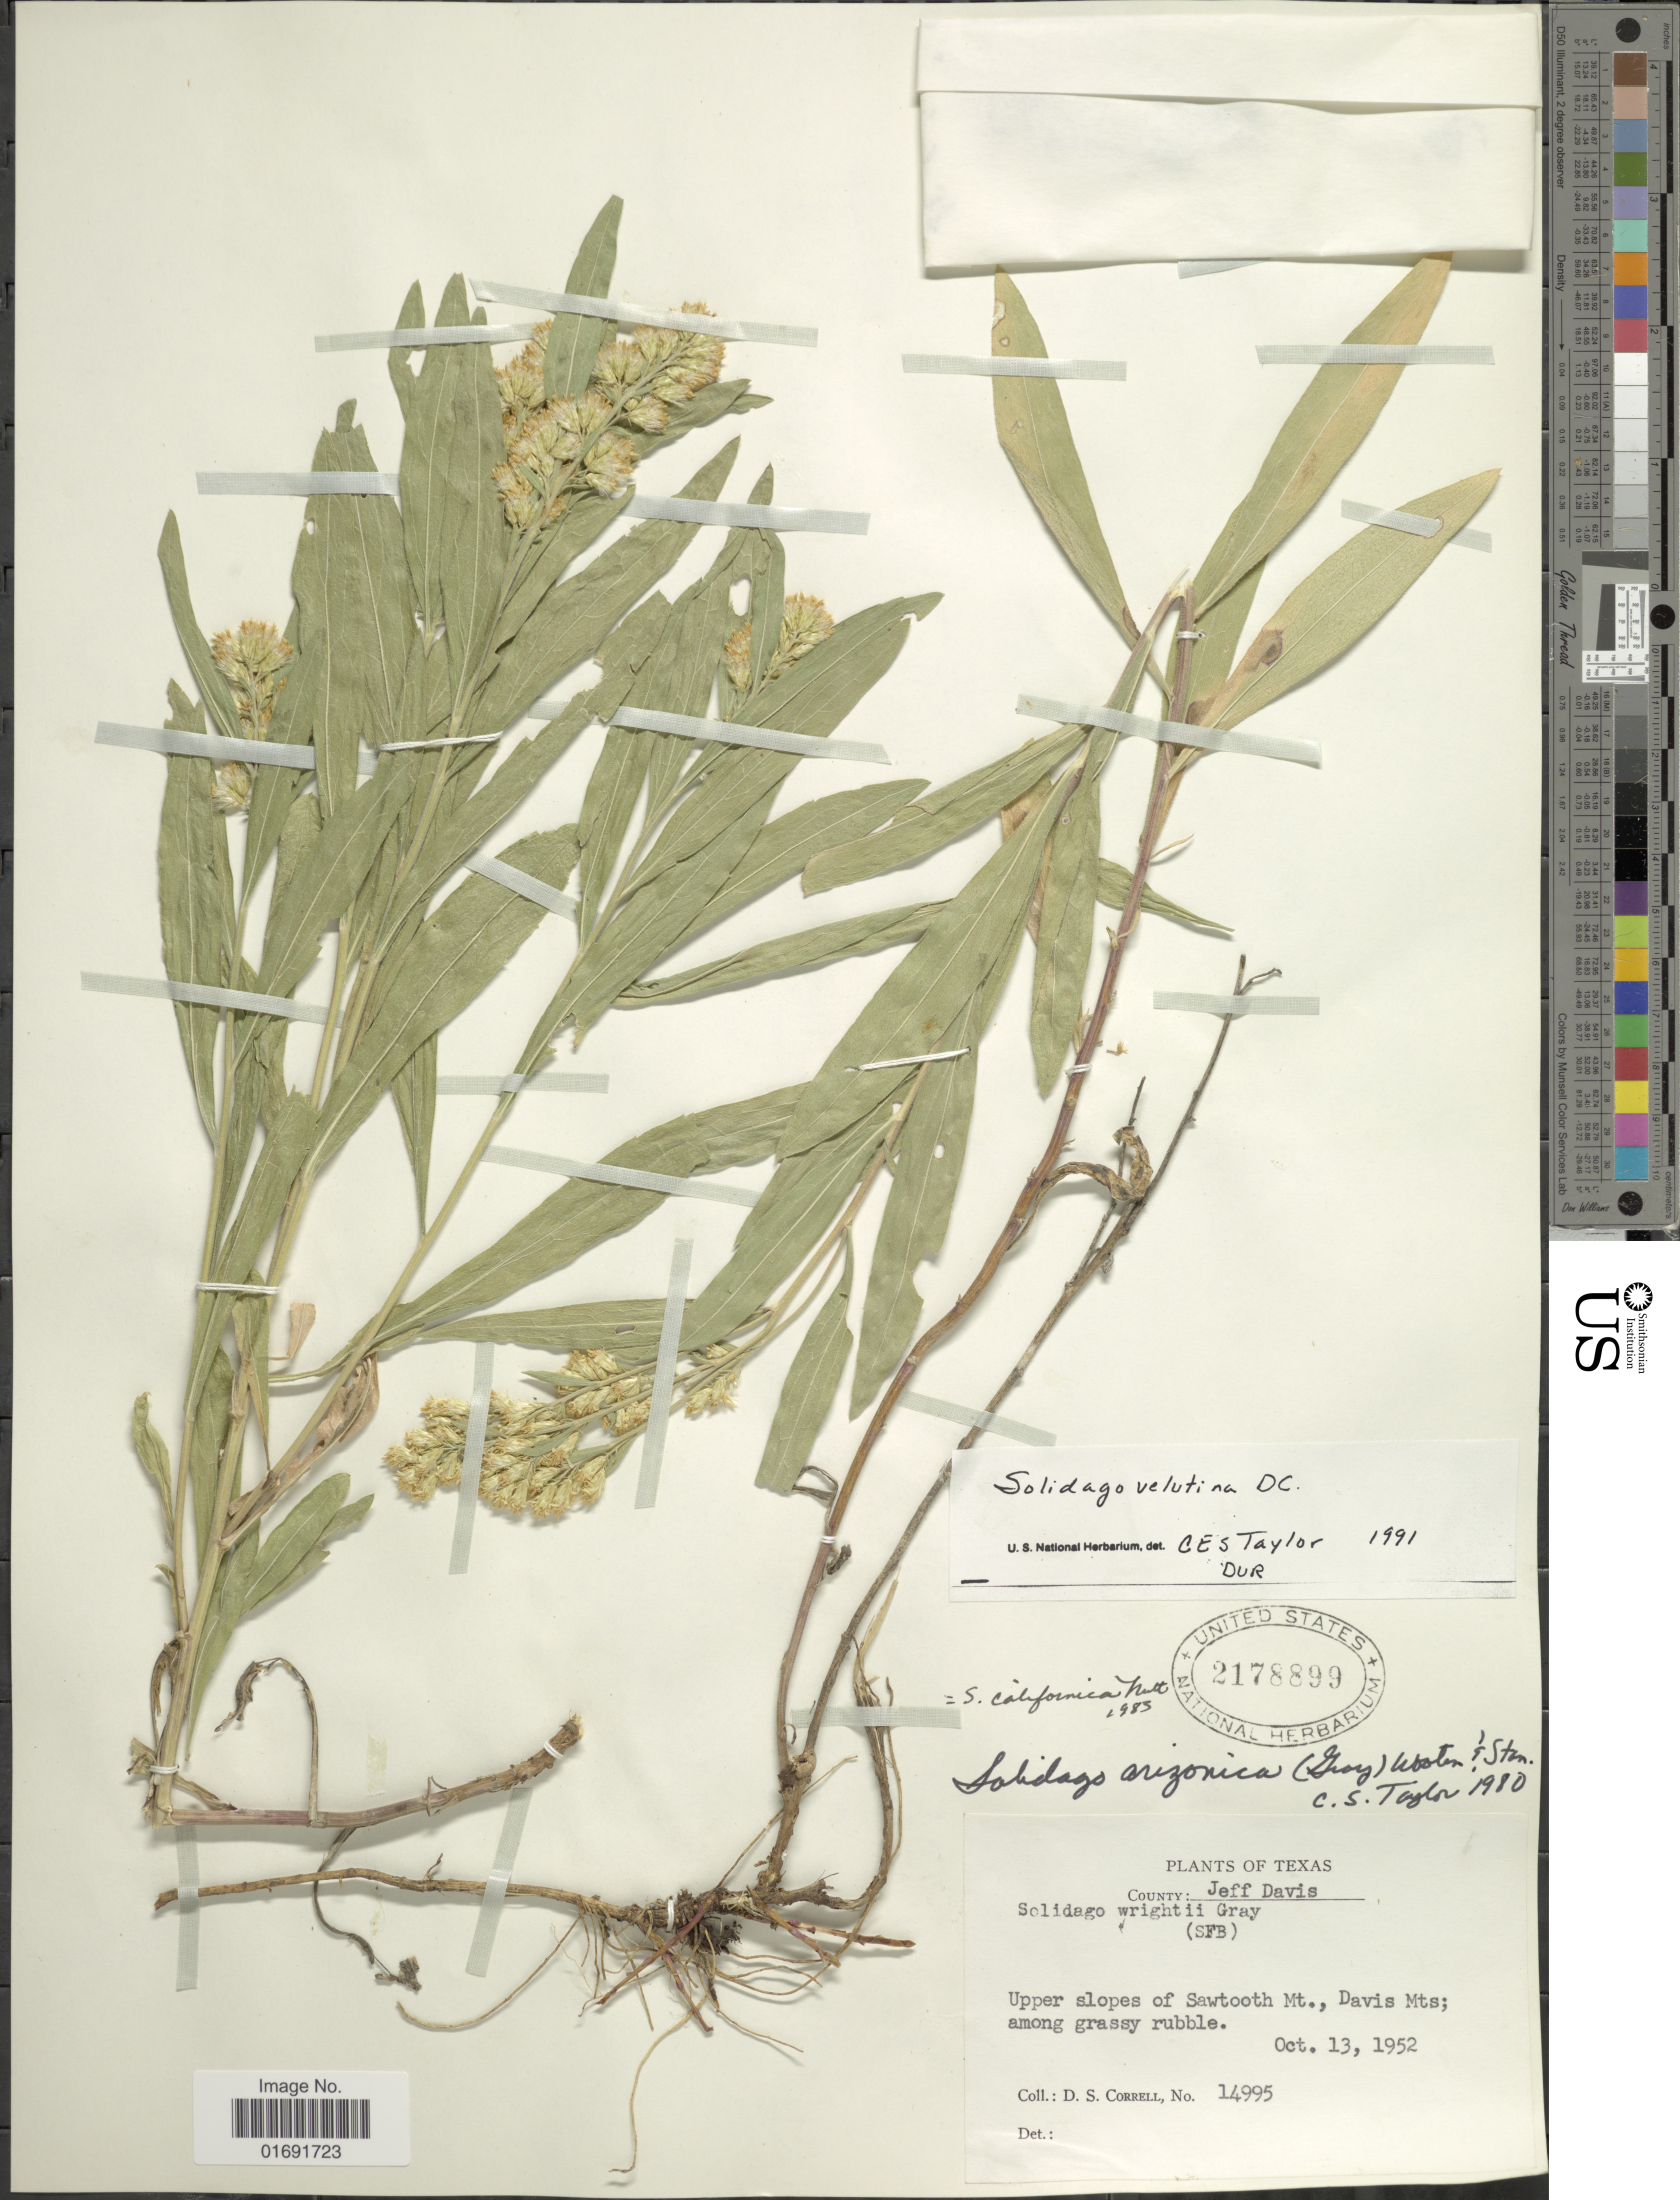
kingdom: Plantae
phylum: Tracheophyta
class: Magnoliopsida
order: Asterales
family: Asteraceae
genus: Solidago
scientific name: Solidago velutina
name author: DC.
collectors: D. S. Correll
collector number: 14995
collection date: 1952-10-13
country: United States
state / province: Texas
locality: County Jeff Davis, upper slopes of Sawtooth Mt., Davis Mts.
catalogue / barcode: US 2178899